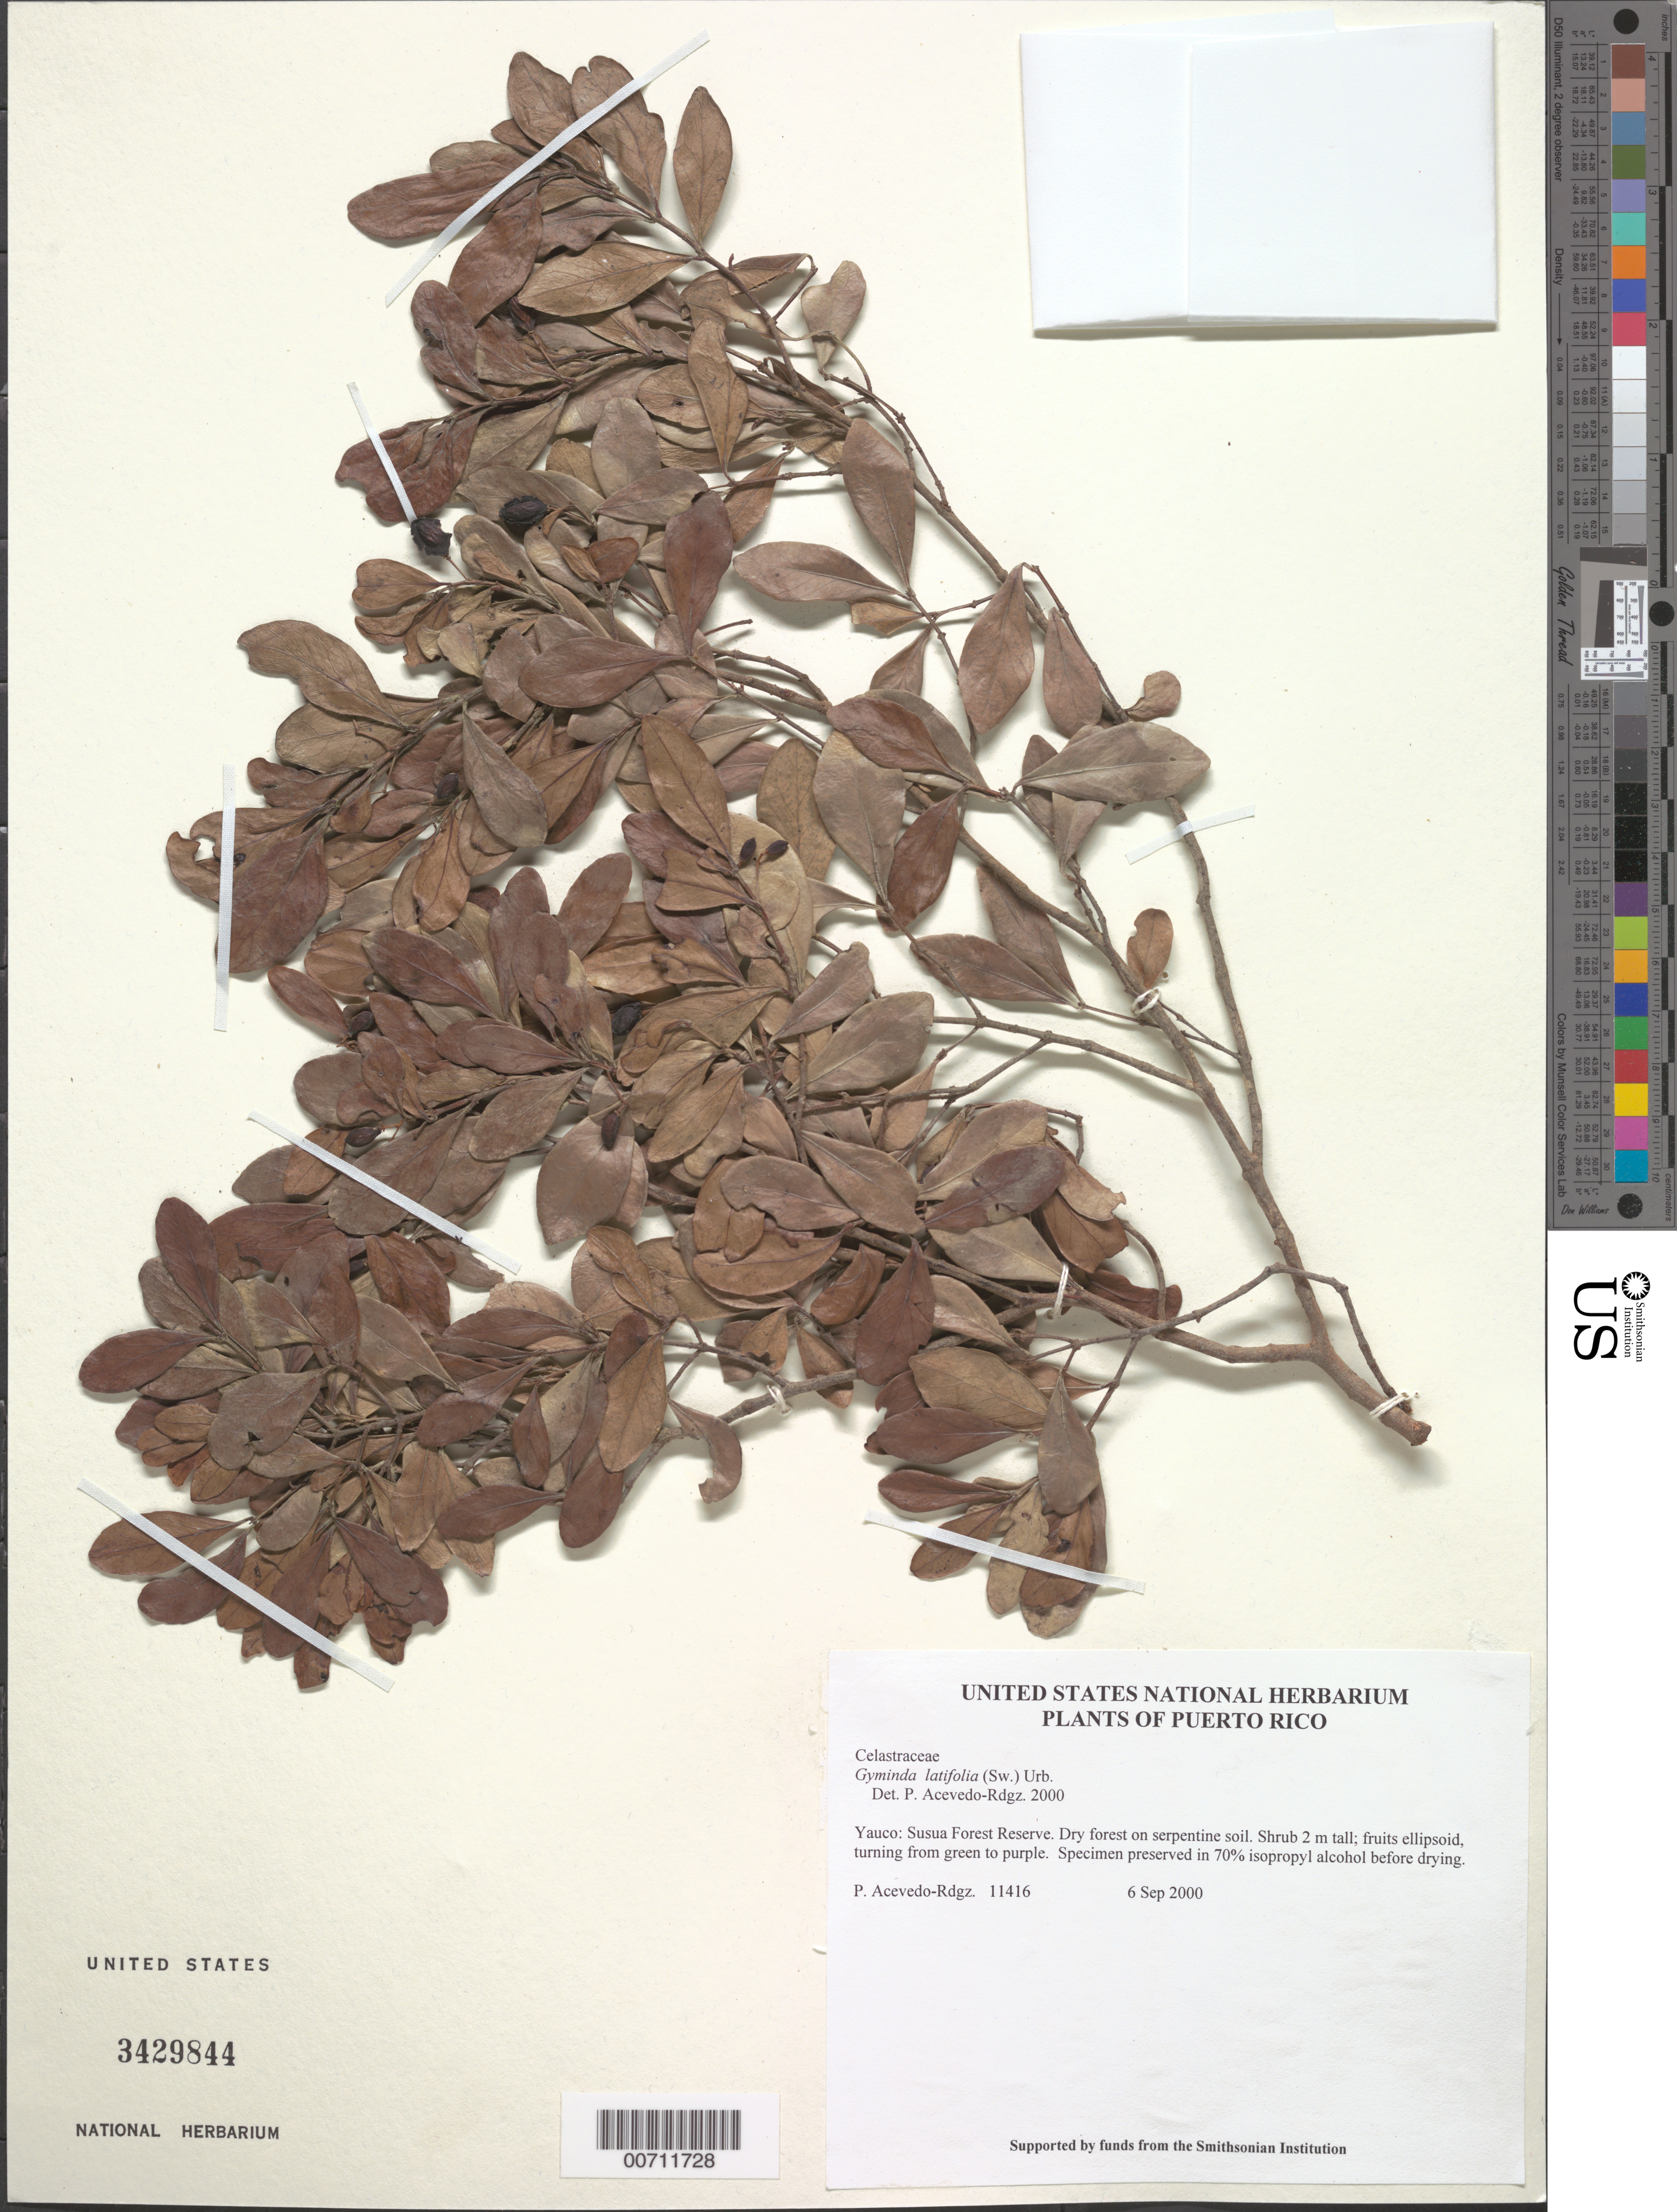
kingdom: Plantae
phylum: Tracheophyta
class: Magnoliopsida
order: Celastrales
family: Celastraceae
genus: Gyminda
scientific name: Gyminda latifolia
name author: (Sw.) Urb.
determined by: Acevedo-Rodríguez, P., (BOT), Smithsonian Institution - National Museum of Natural History (UNITED STATES)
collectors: P. Acevedo-Rodr.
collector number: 11416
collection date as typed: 06 Sep 2000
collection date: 2000-09-06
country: Puerto Rico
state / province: Yauco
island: Puerto Rico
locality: Yauco: Susua Forest Reserve.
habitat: Dry forest on serpentine soil.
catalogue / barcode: US 3429844